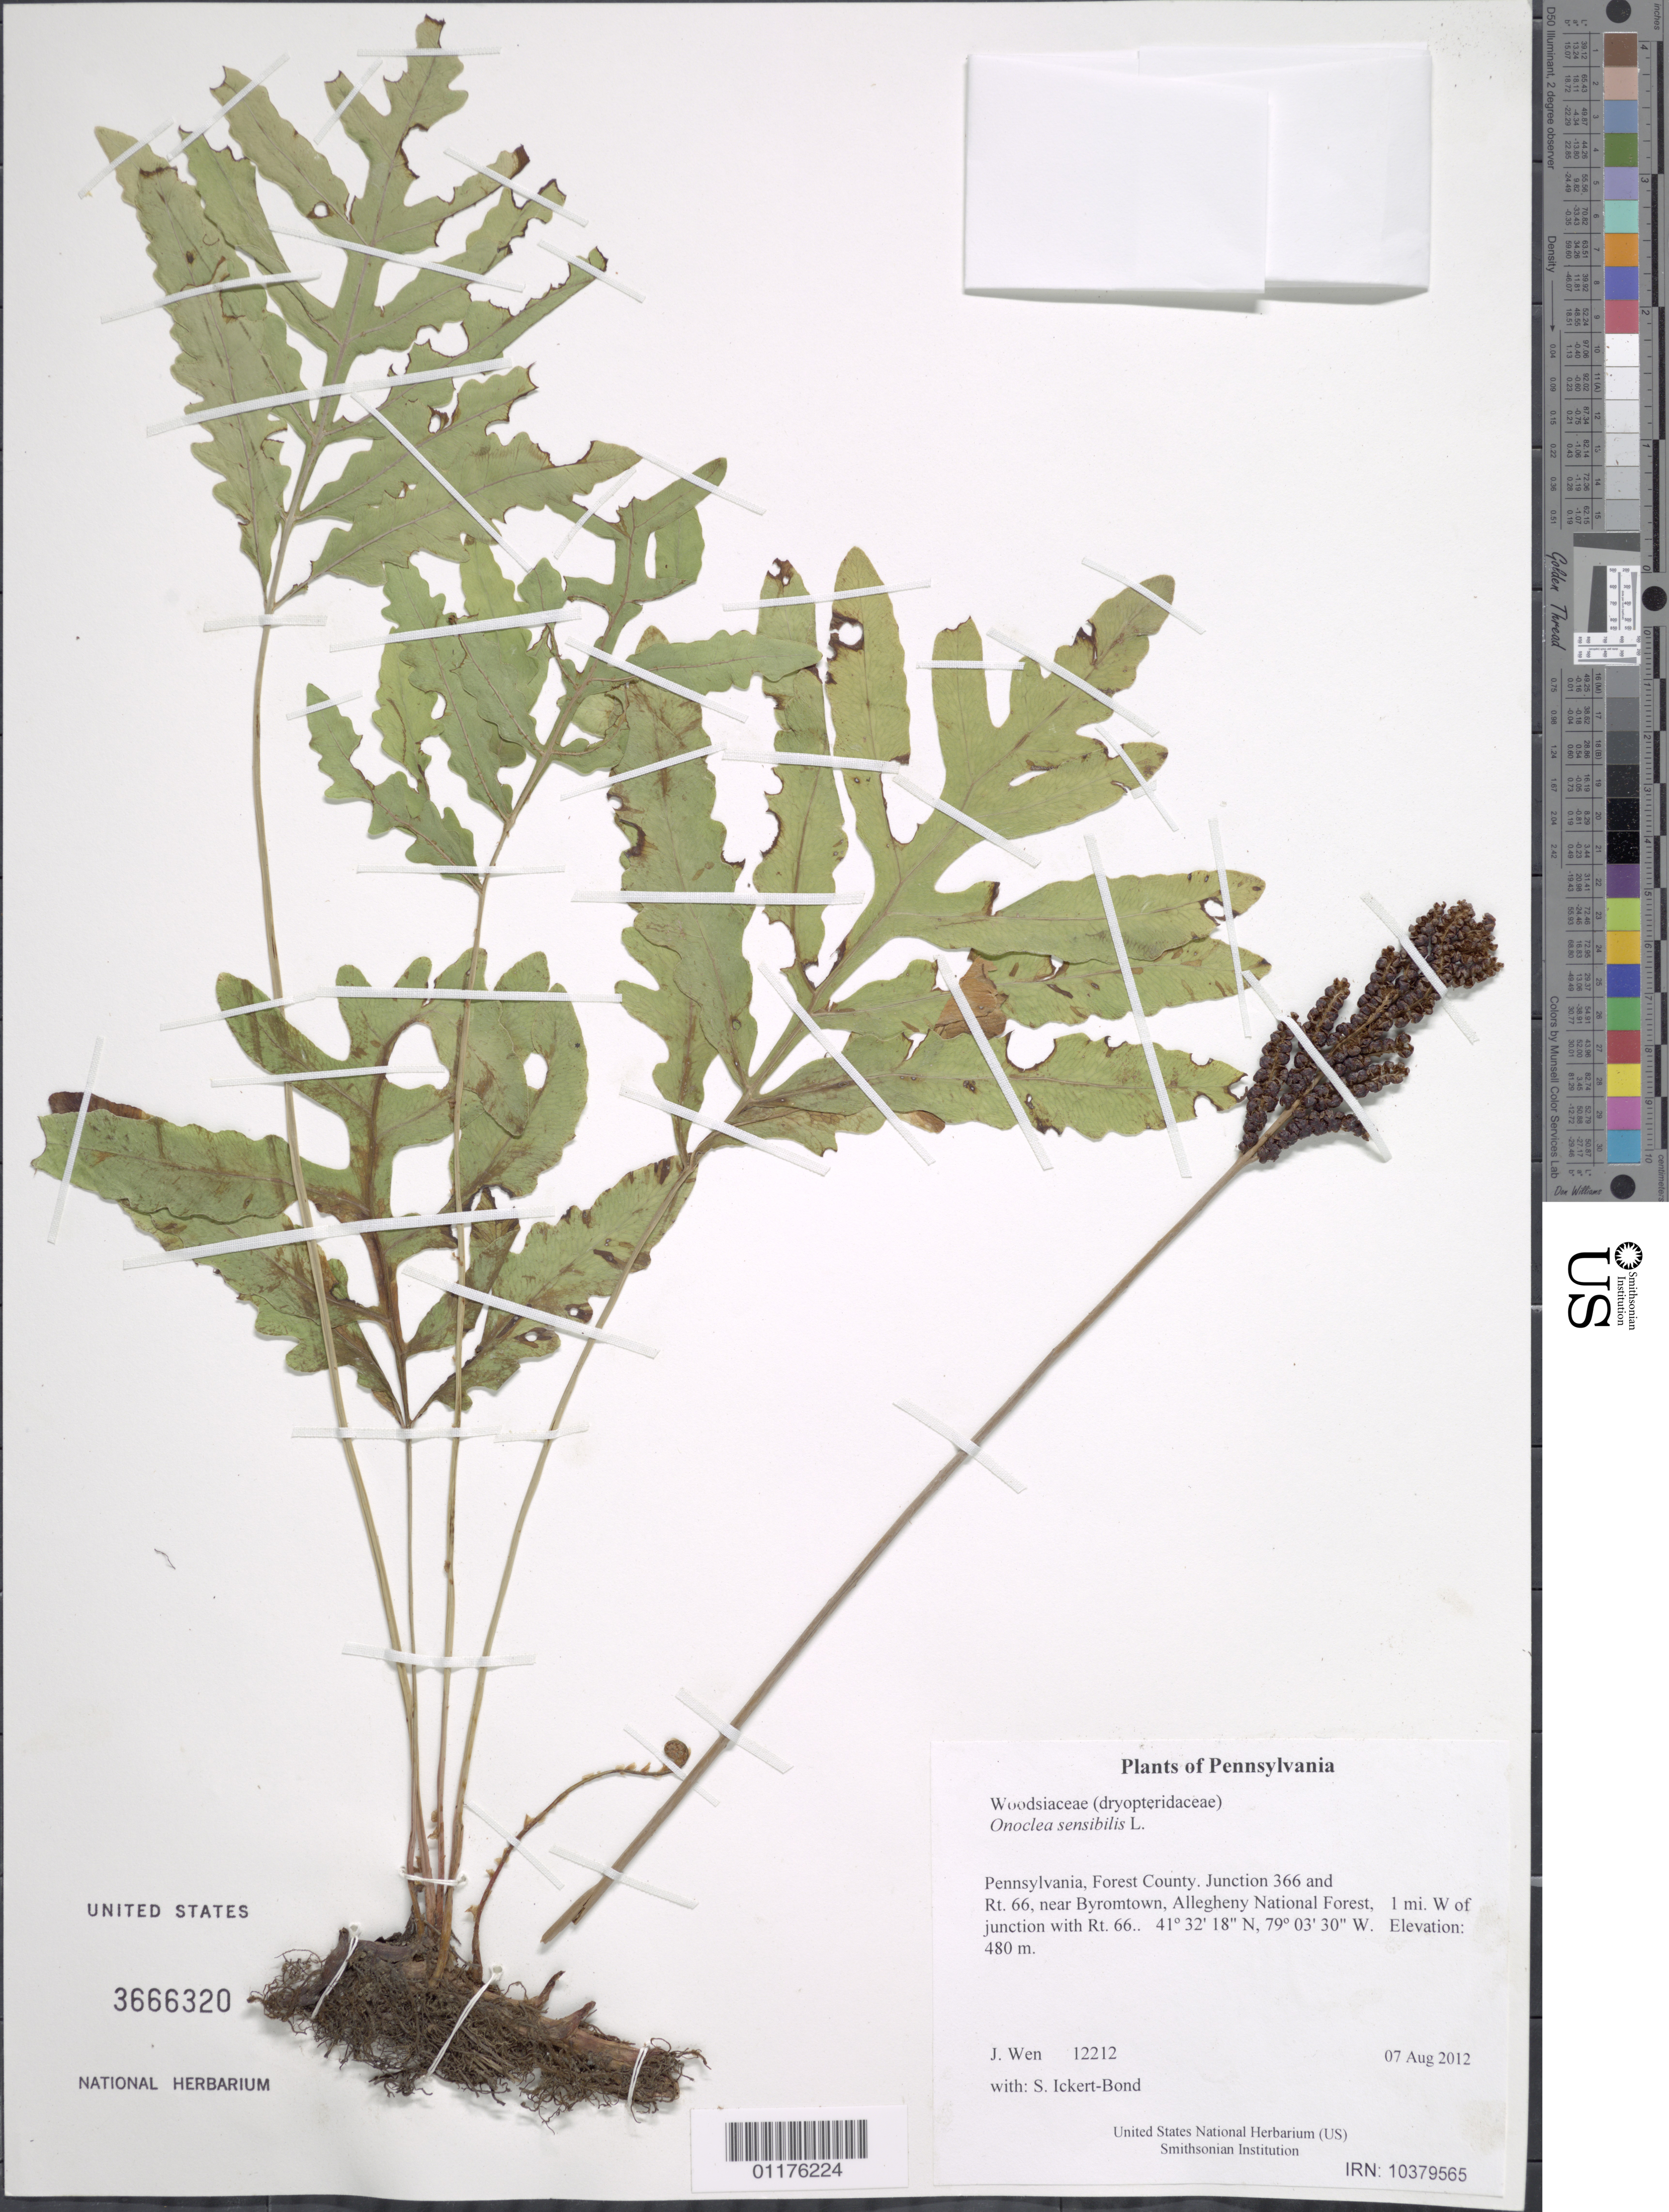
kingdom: Plantae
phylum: Tracheophyta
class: Polypodiopsida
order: Polypodiales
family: Onocleaceae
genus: Onoclea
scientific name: Onoclea sensibilis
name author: L.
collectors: J. Wen & S. Ickert-Bond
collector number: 12212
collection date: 2012-08-07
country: United States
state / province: Pennsylvania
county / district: Forest County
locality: Junction 366 and Rt. 66, near Byromtown, Allegheny National Forest, 1 mi. W of junction with Rt. 66..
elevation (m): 480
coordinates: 41 32.308 N, 79 03.496 W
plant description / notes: population samples DNA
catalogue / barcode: US 3666320